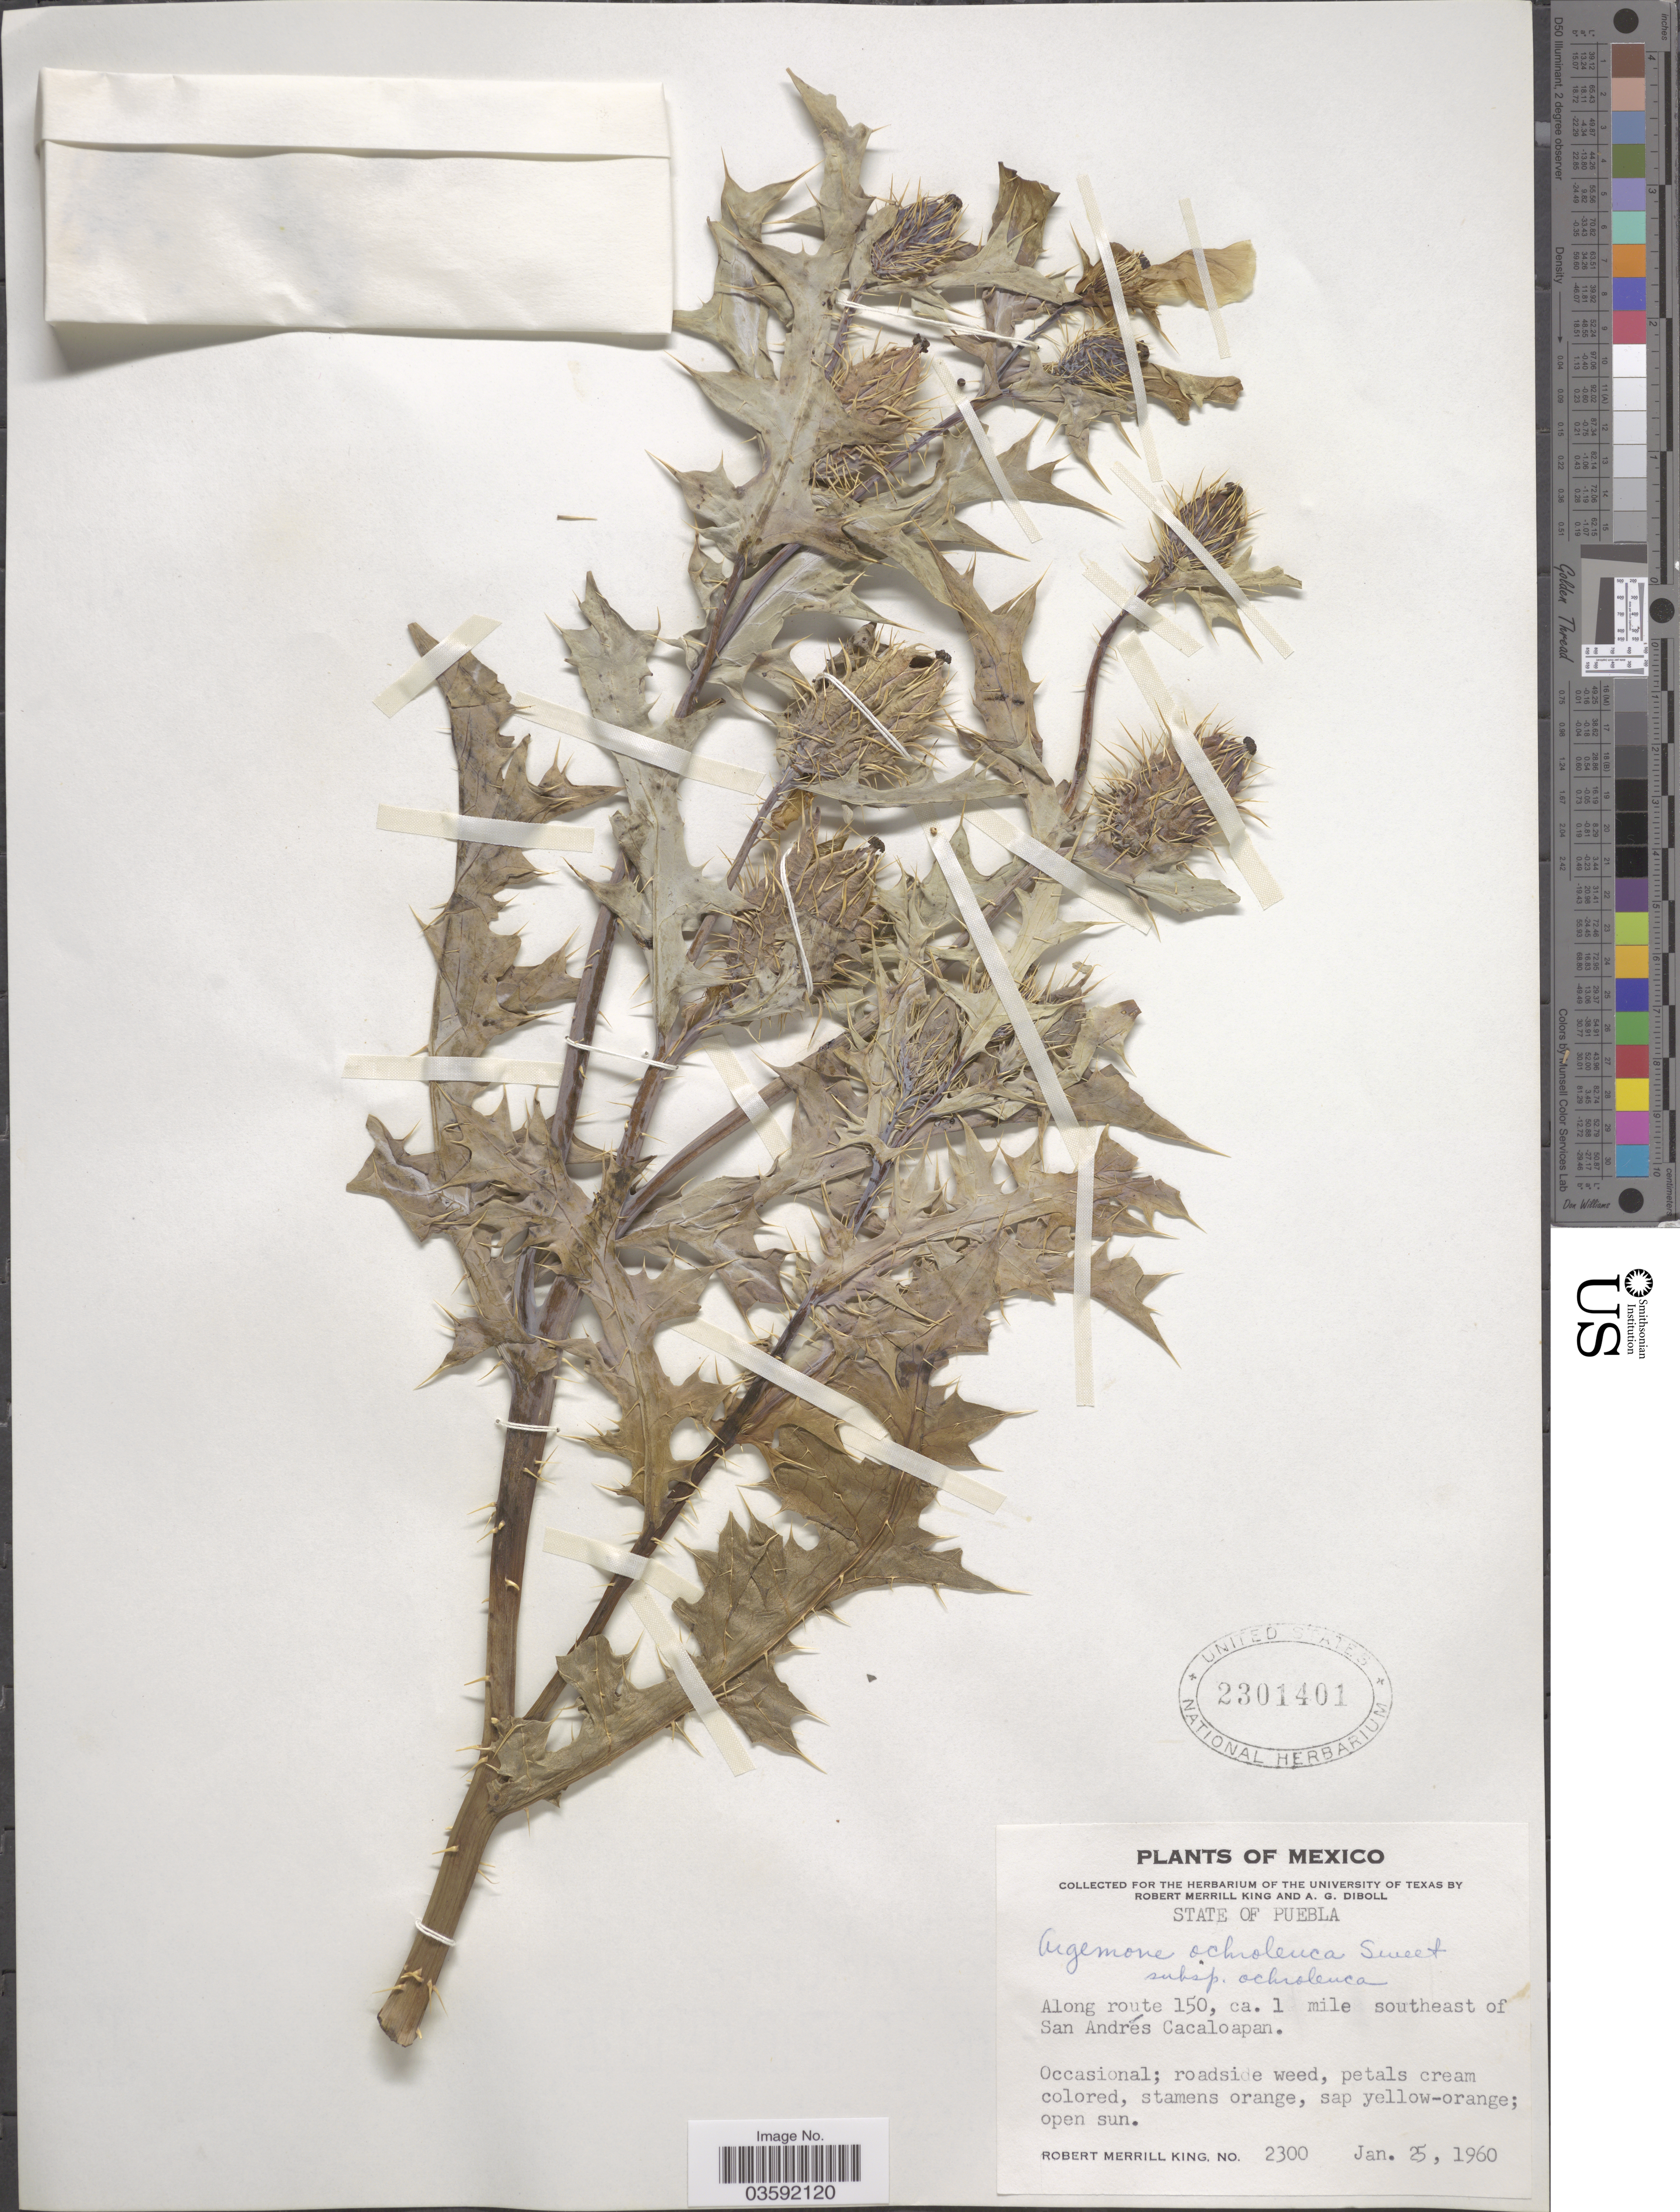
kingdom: Plantae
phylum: Tracheophyta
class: Magnoliopsida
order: Ranunculales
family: Papaveraceae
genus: Argemone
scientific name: Argemone pleiacantha subsp. pleiacantha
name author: Greene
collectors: R. M. King & A. Diboll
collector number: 2300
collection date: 1960-01-25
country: Mexico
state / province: Puebla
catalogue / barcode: US 2301401